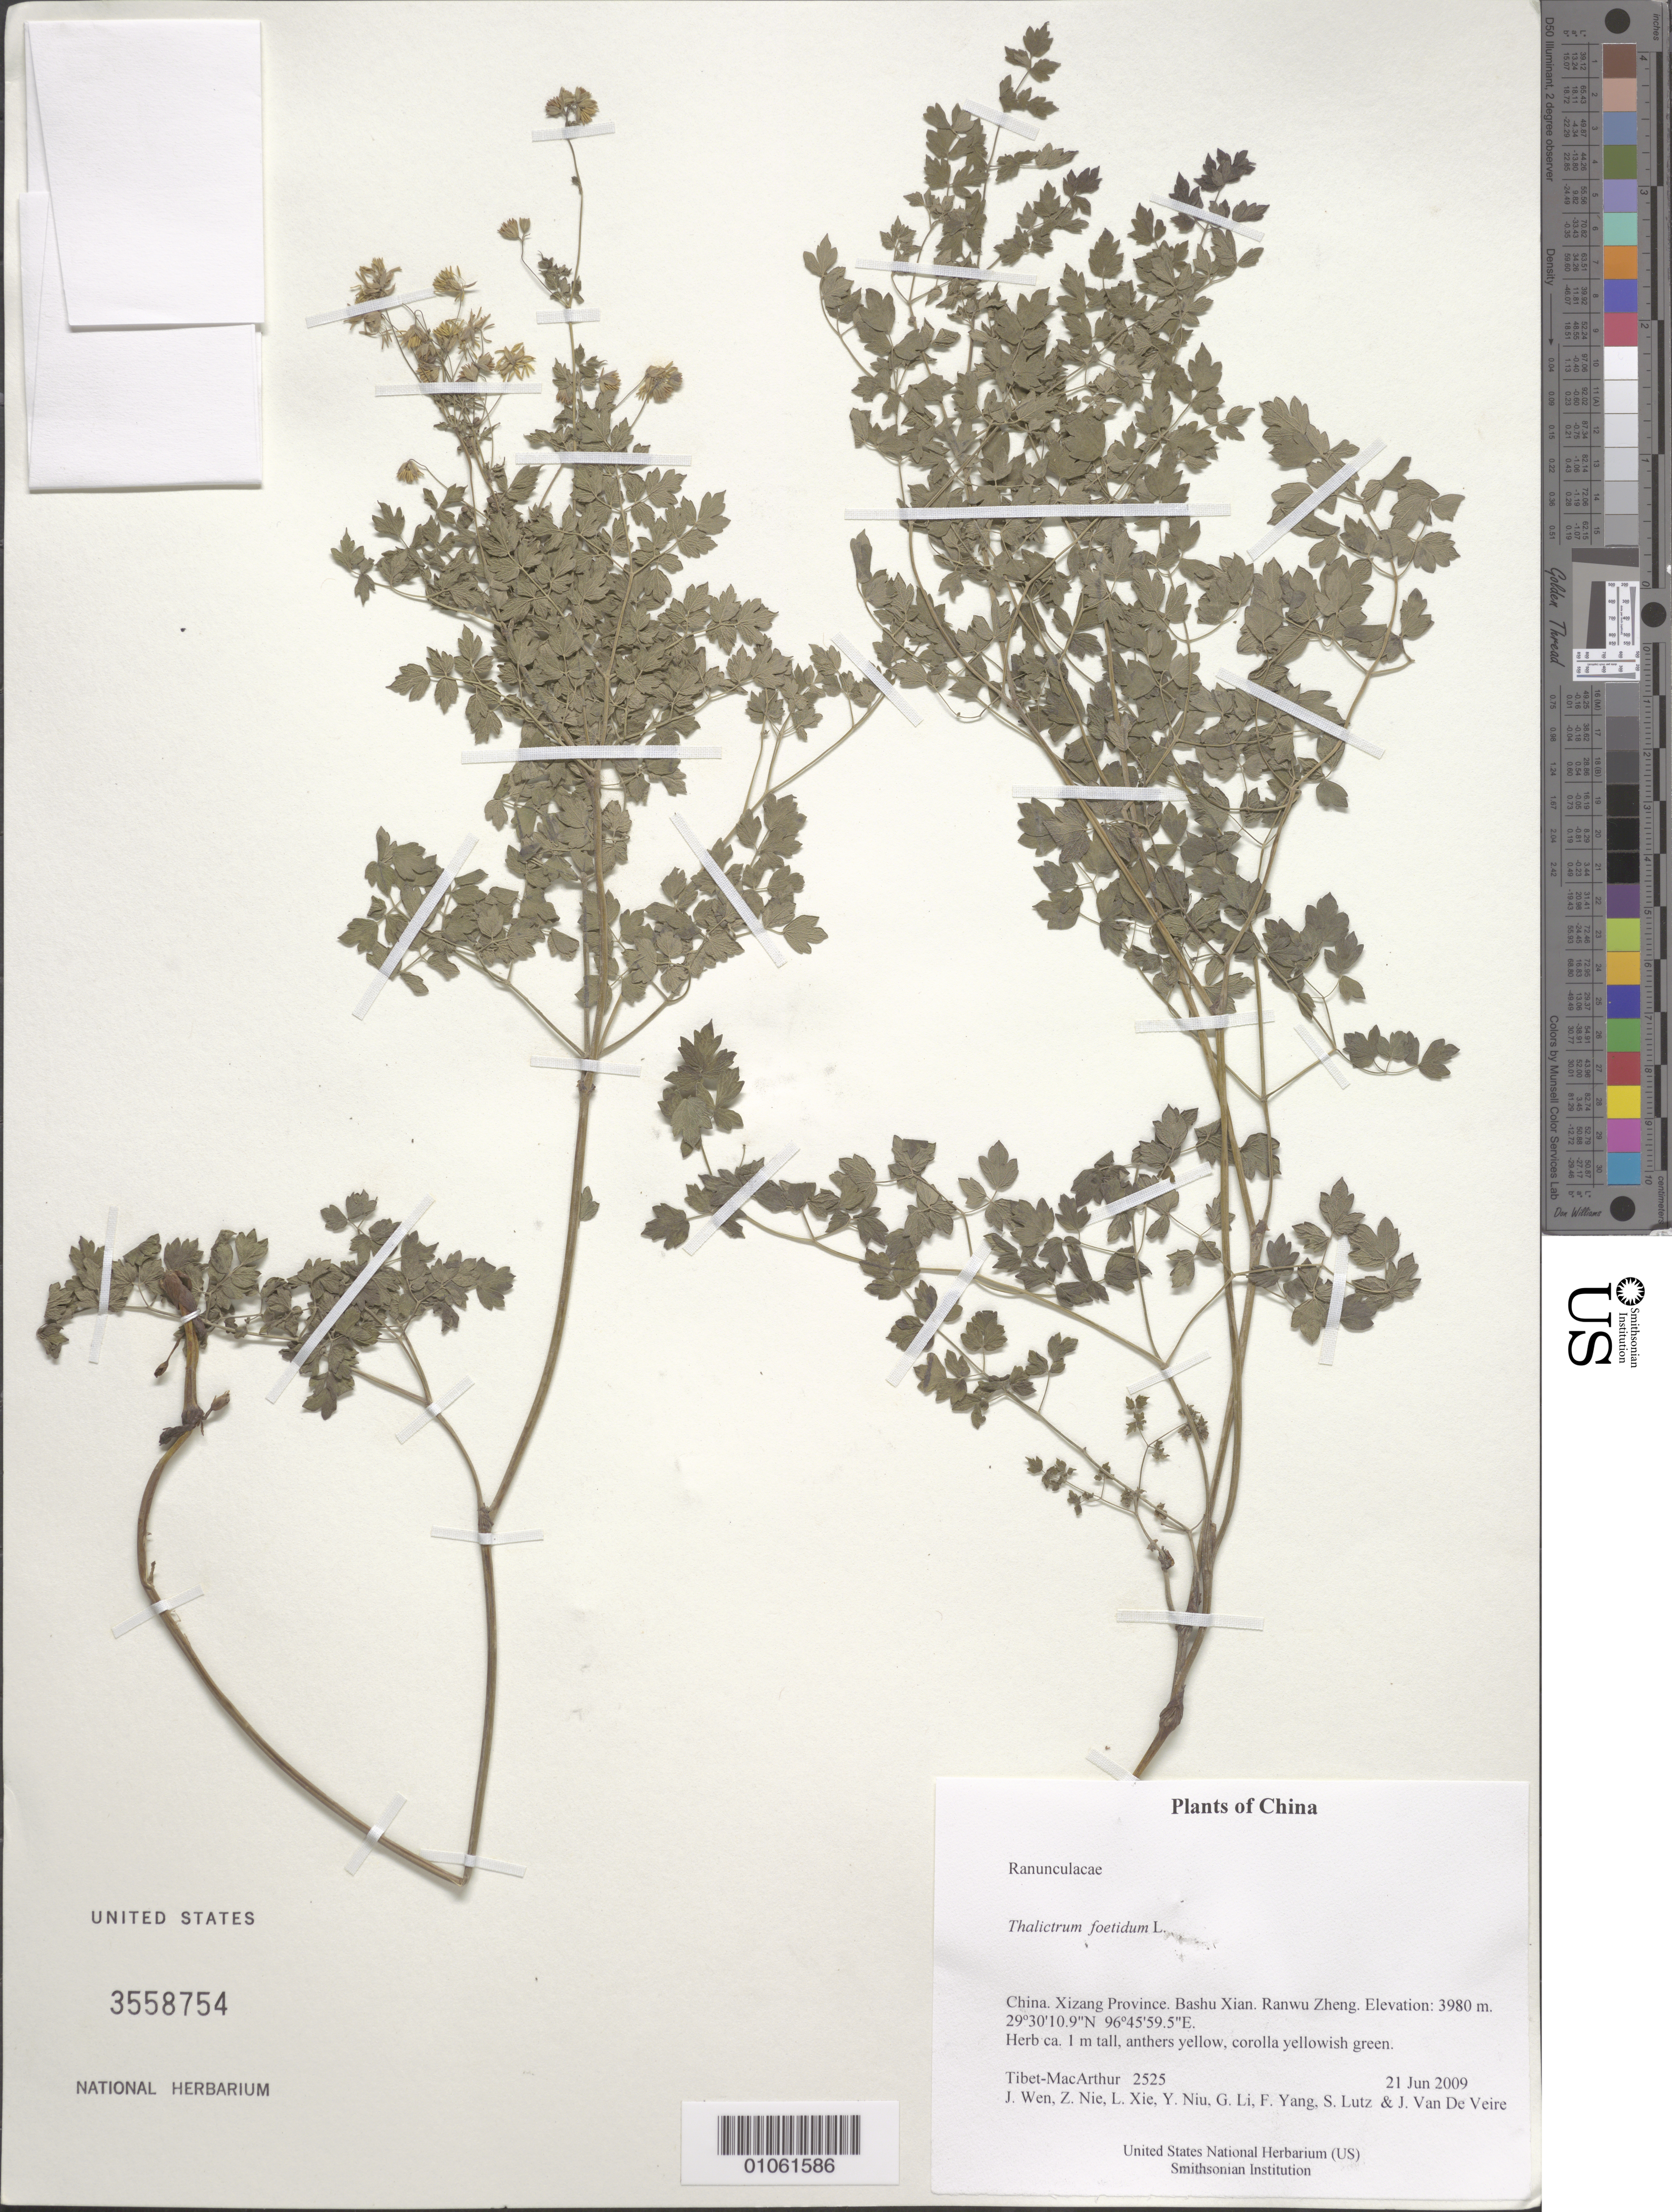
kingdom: Plantae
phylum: Tracheophyta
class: Magnoliopsida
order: Ranunculales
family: Ranunculaceae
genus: Thalictrum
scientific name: Thalictrum foetidum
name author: L.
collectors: Tibet-MacArthur, J. Wen, Z. Nie, L. Xie, Y. Niu, G. Li, F. Yang, S. Lutz & J. Van De Veire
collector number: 2525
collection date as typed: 21 Jun 2009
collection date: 2009-06-21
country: China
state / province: Xizang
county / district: Bashu Xian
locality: Ranwu Zheng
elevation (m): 3980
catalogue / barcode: US 3558754